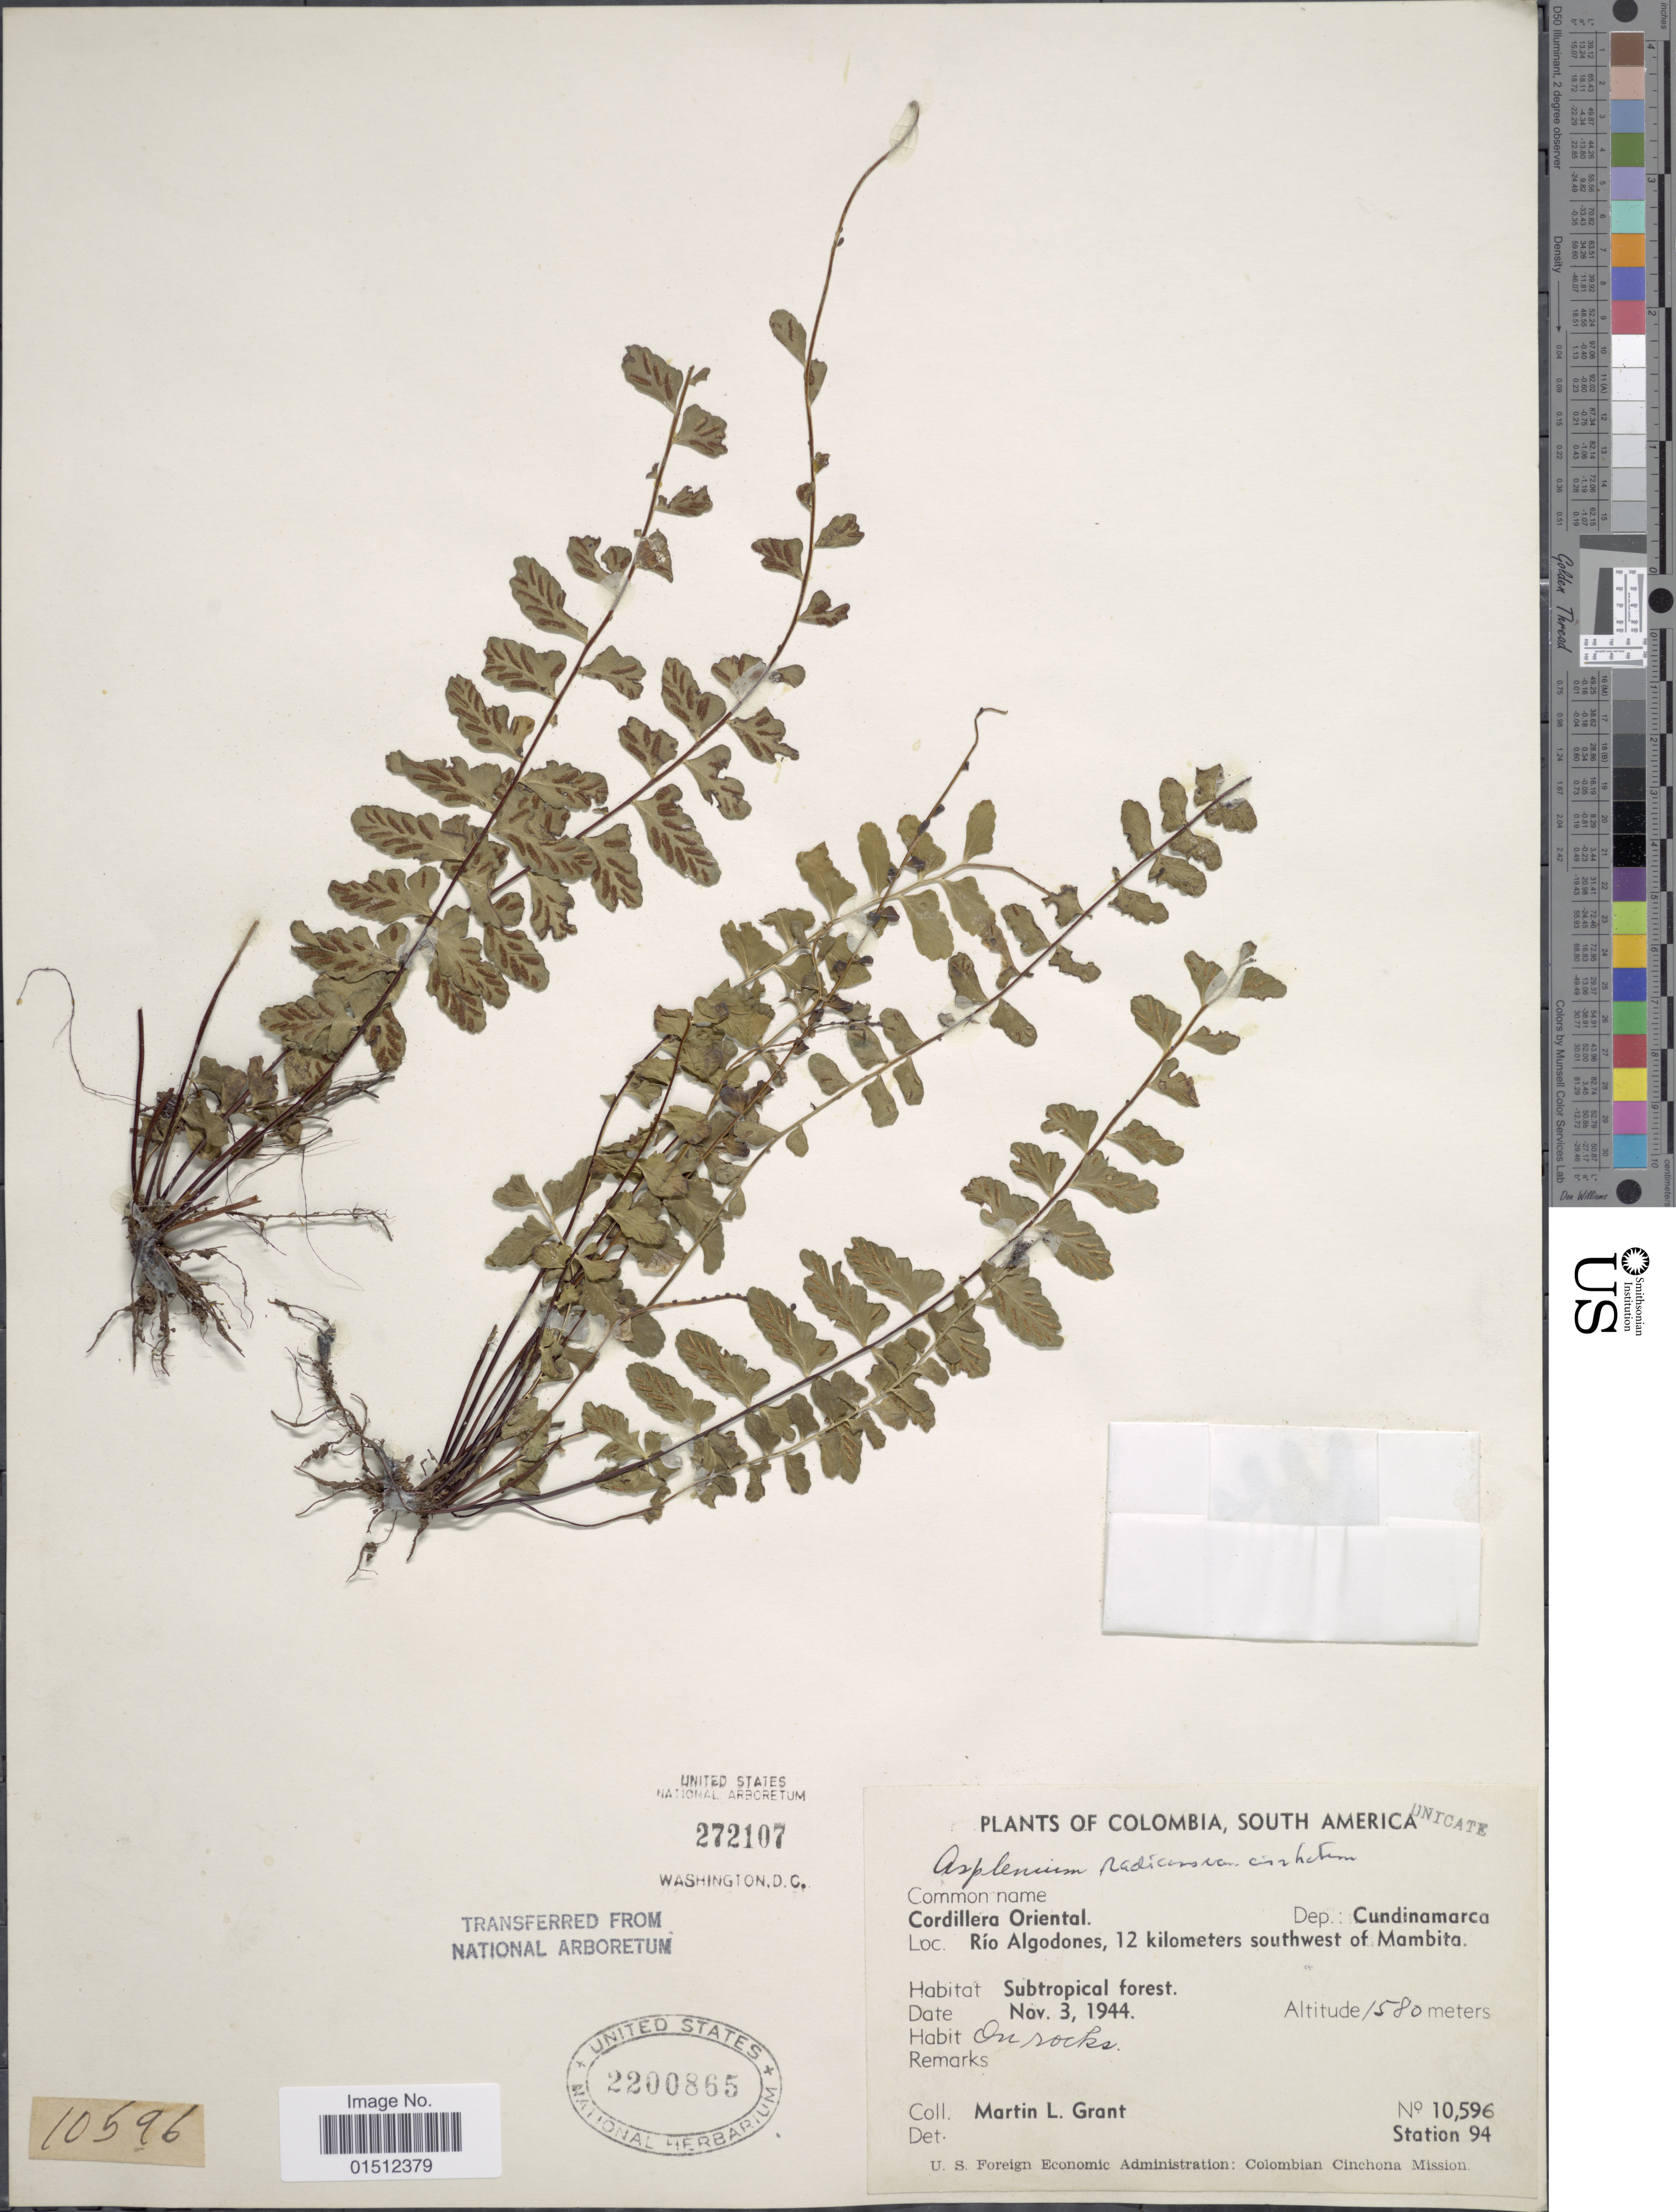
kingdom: Plantae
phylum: Tracheophyta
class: Polypodiopsida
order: Polypodiales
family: Aspleniaceae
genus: Asplenium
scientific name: Asplenium radicans var. cirrhatum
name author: (Rich. ex Willd.) Rosenst.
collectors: M. L. Grant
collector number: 10596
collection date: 1944-11-03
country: Colombia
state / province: Cundinamarca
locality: Colombia, South America. Cordillera Oriental, Dep.: Cundinamarca, Rio Algodones, 12 kilometers southwest of Mambita.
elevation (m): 1580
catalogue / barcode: US 272107